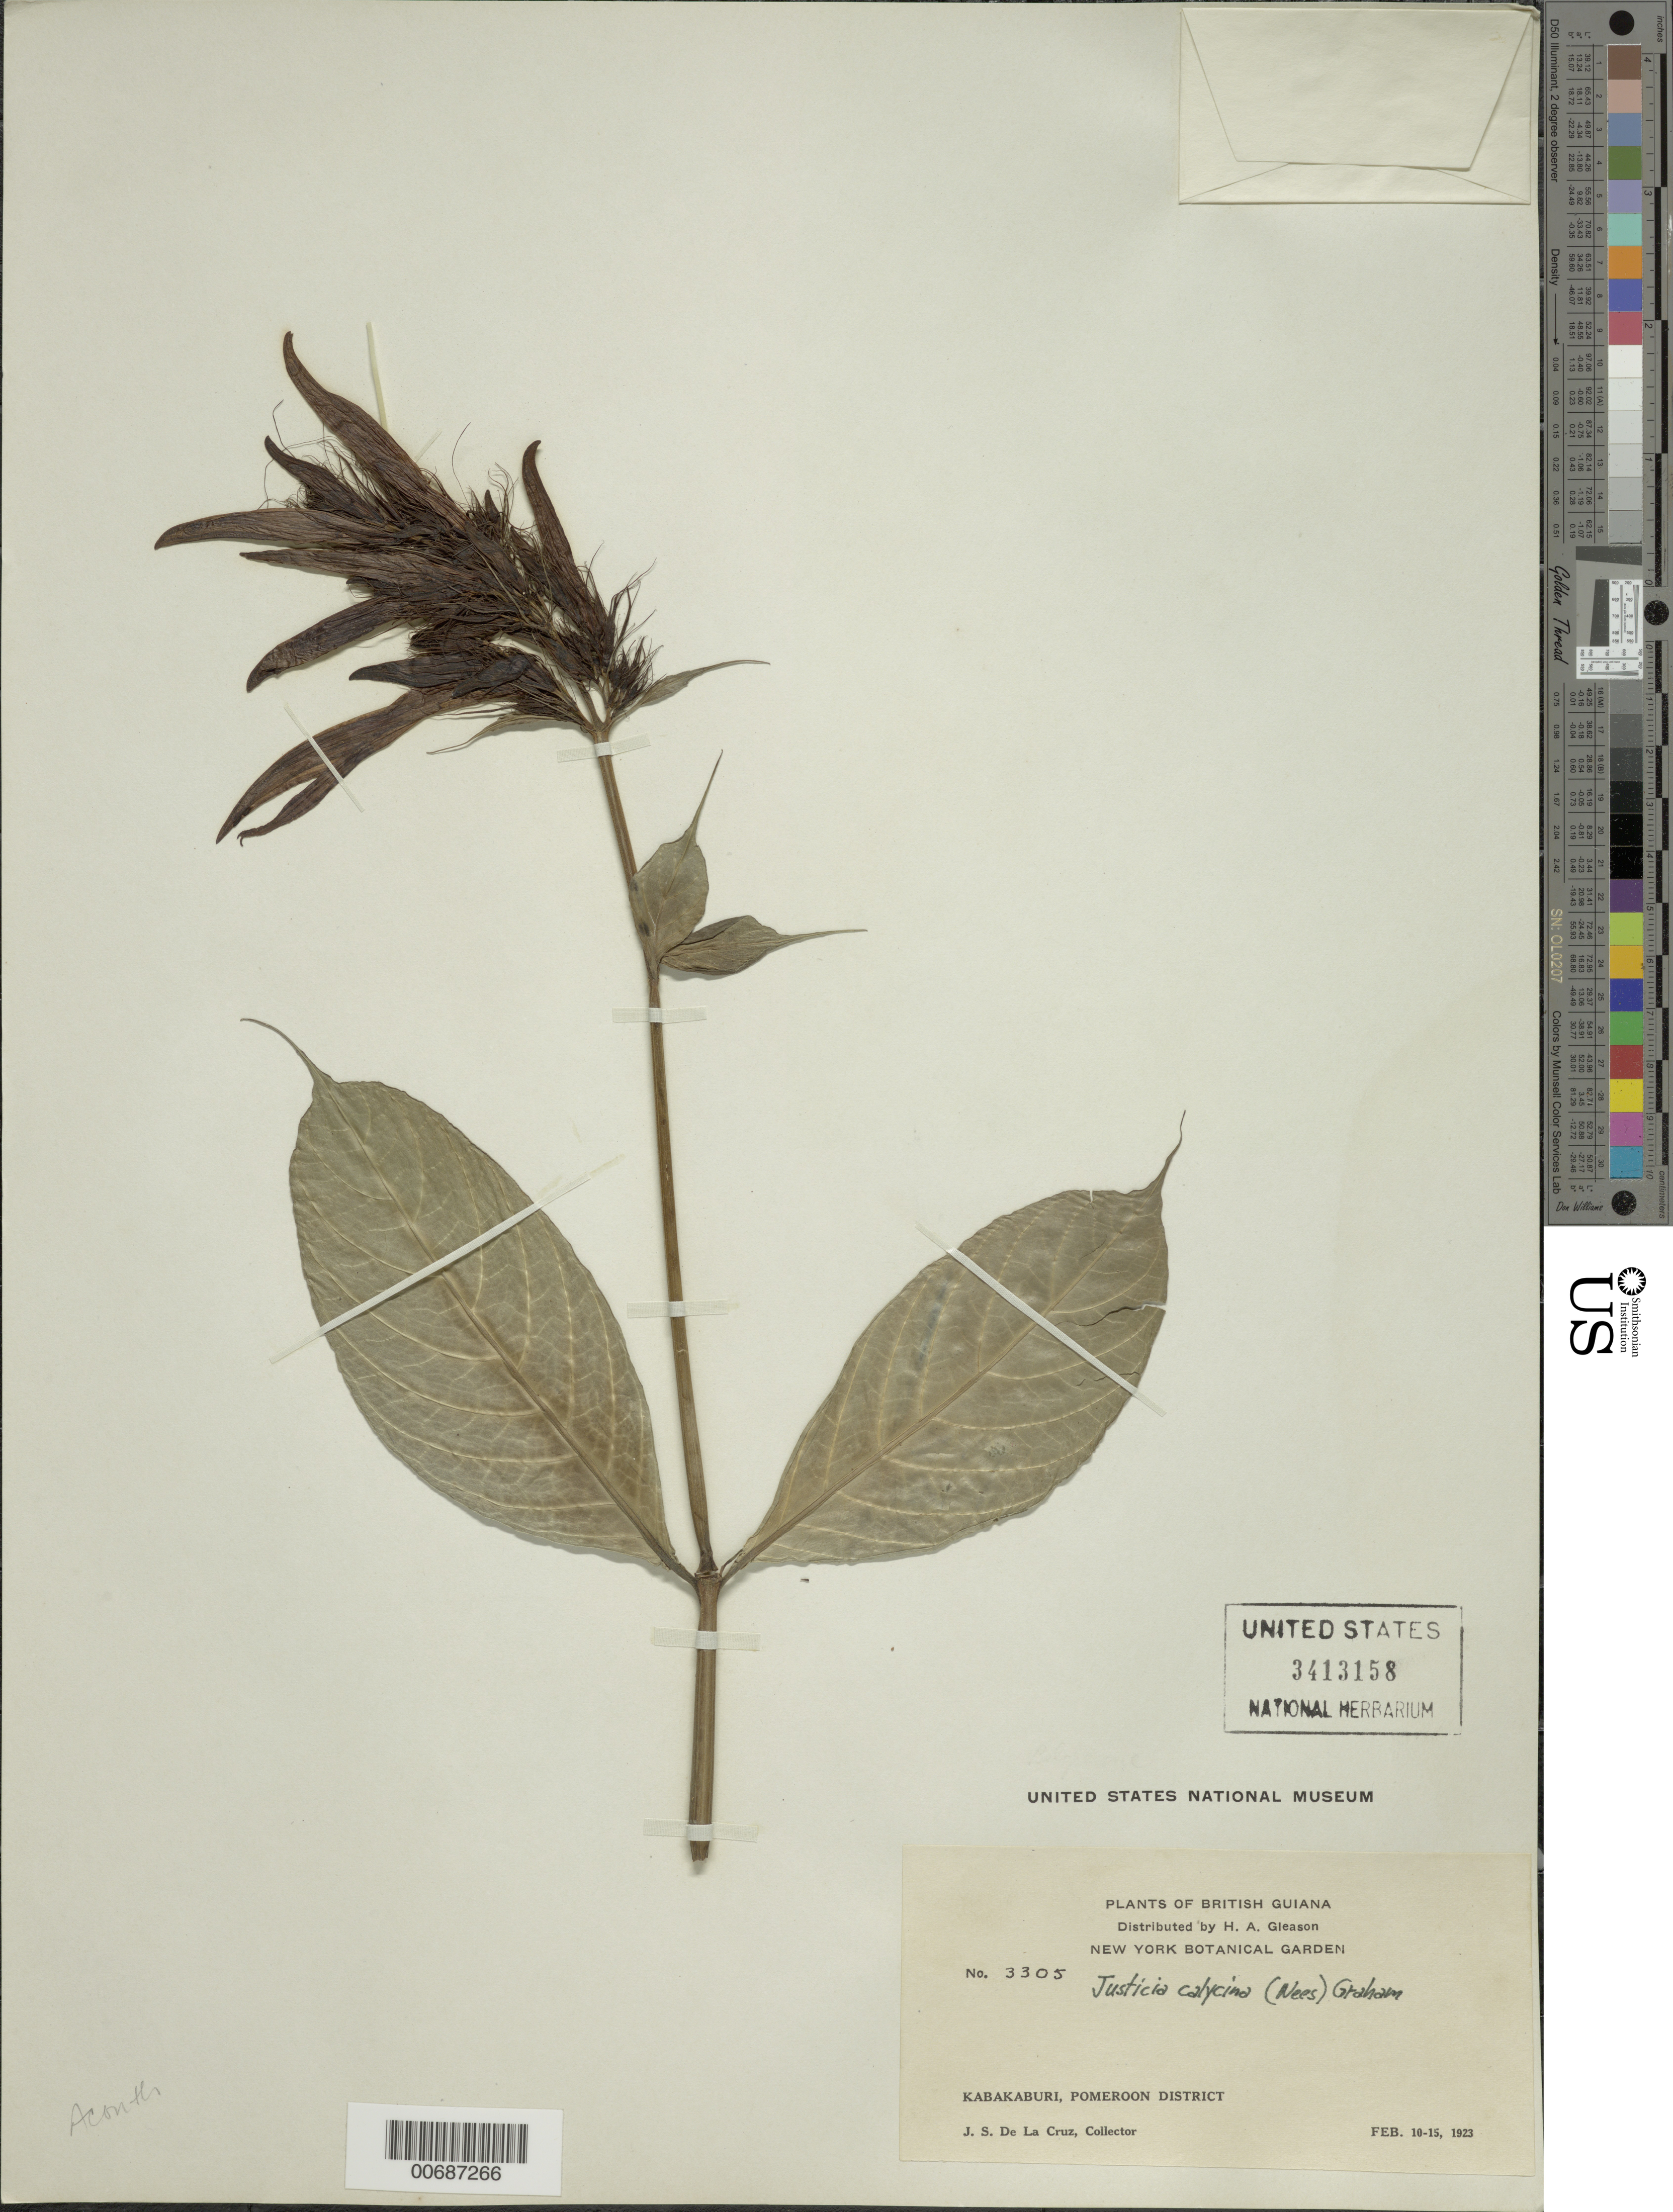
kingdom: Plantae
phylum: Tracheophyta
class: Magnoliopsida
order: Lamiales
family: Acanthaceae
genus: Justicia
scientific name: Justicia calycina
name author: (Nees) V.A.W. Graham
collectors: J. S. de la Cruz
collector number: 3305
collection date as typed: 10-Feb-23 to 15-Feb-23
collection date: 1923-02-10/1923-02-15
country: Guyana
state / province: Pomeroon-Supenaam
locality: Kabakaburi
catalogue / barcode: US 3413158